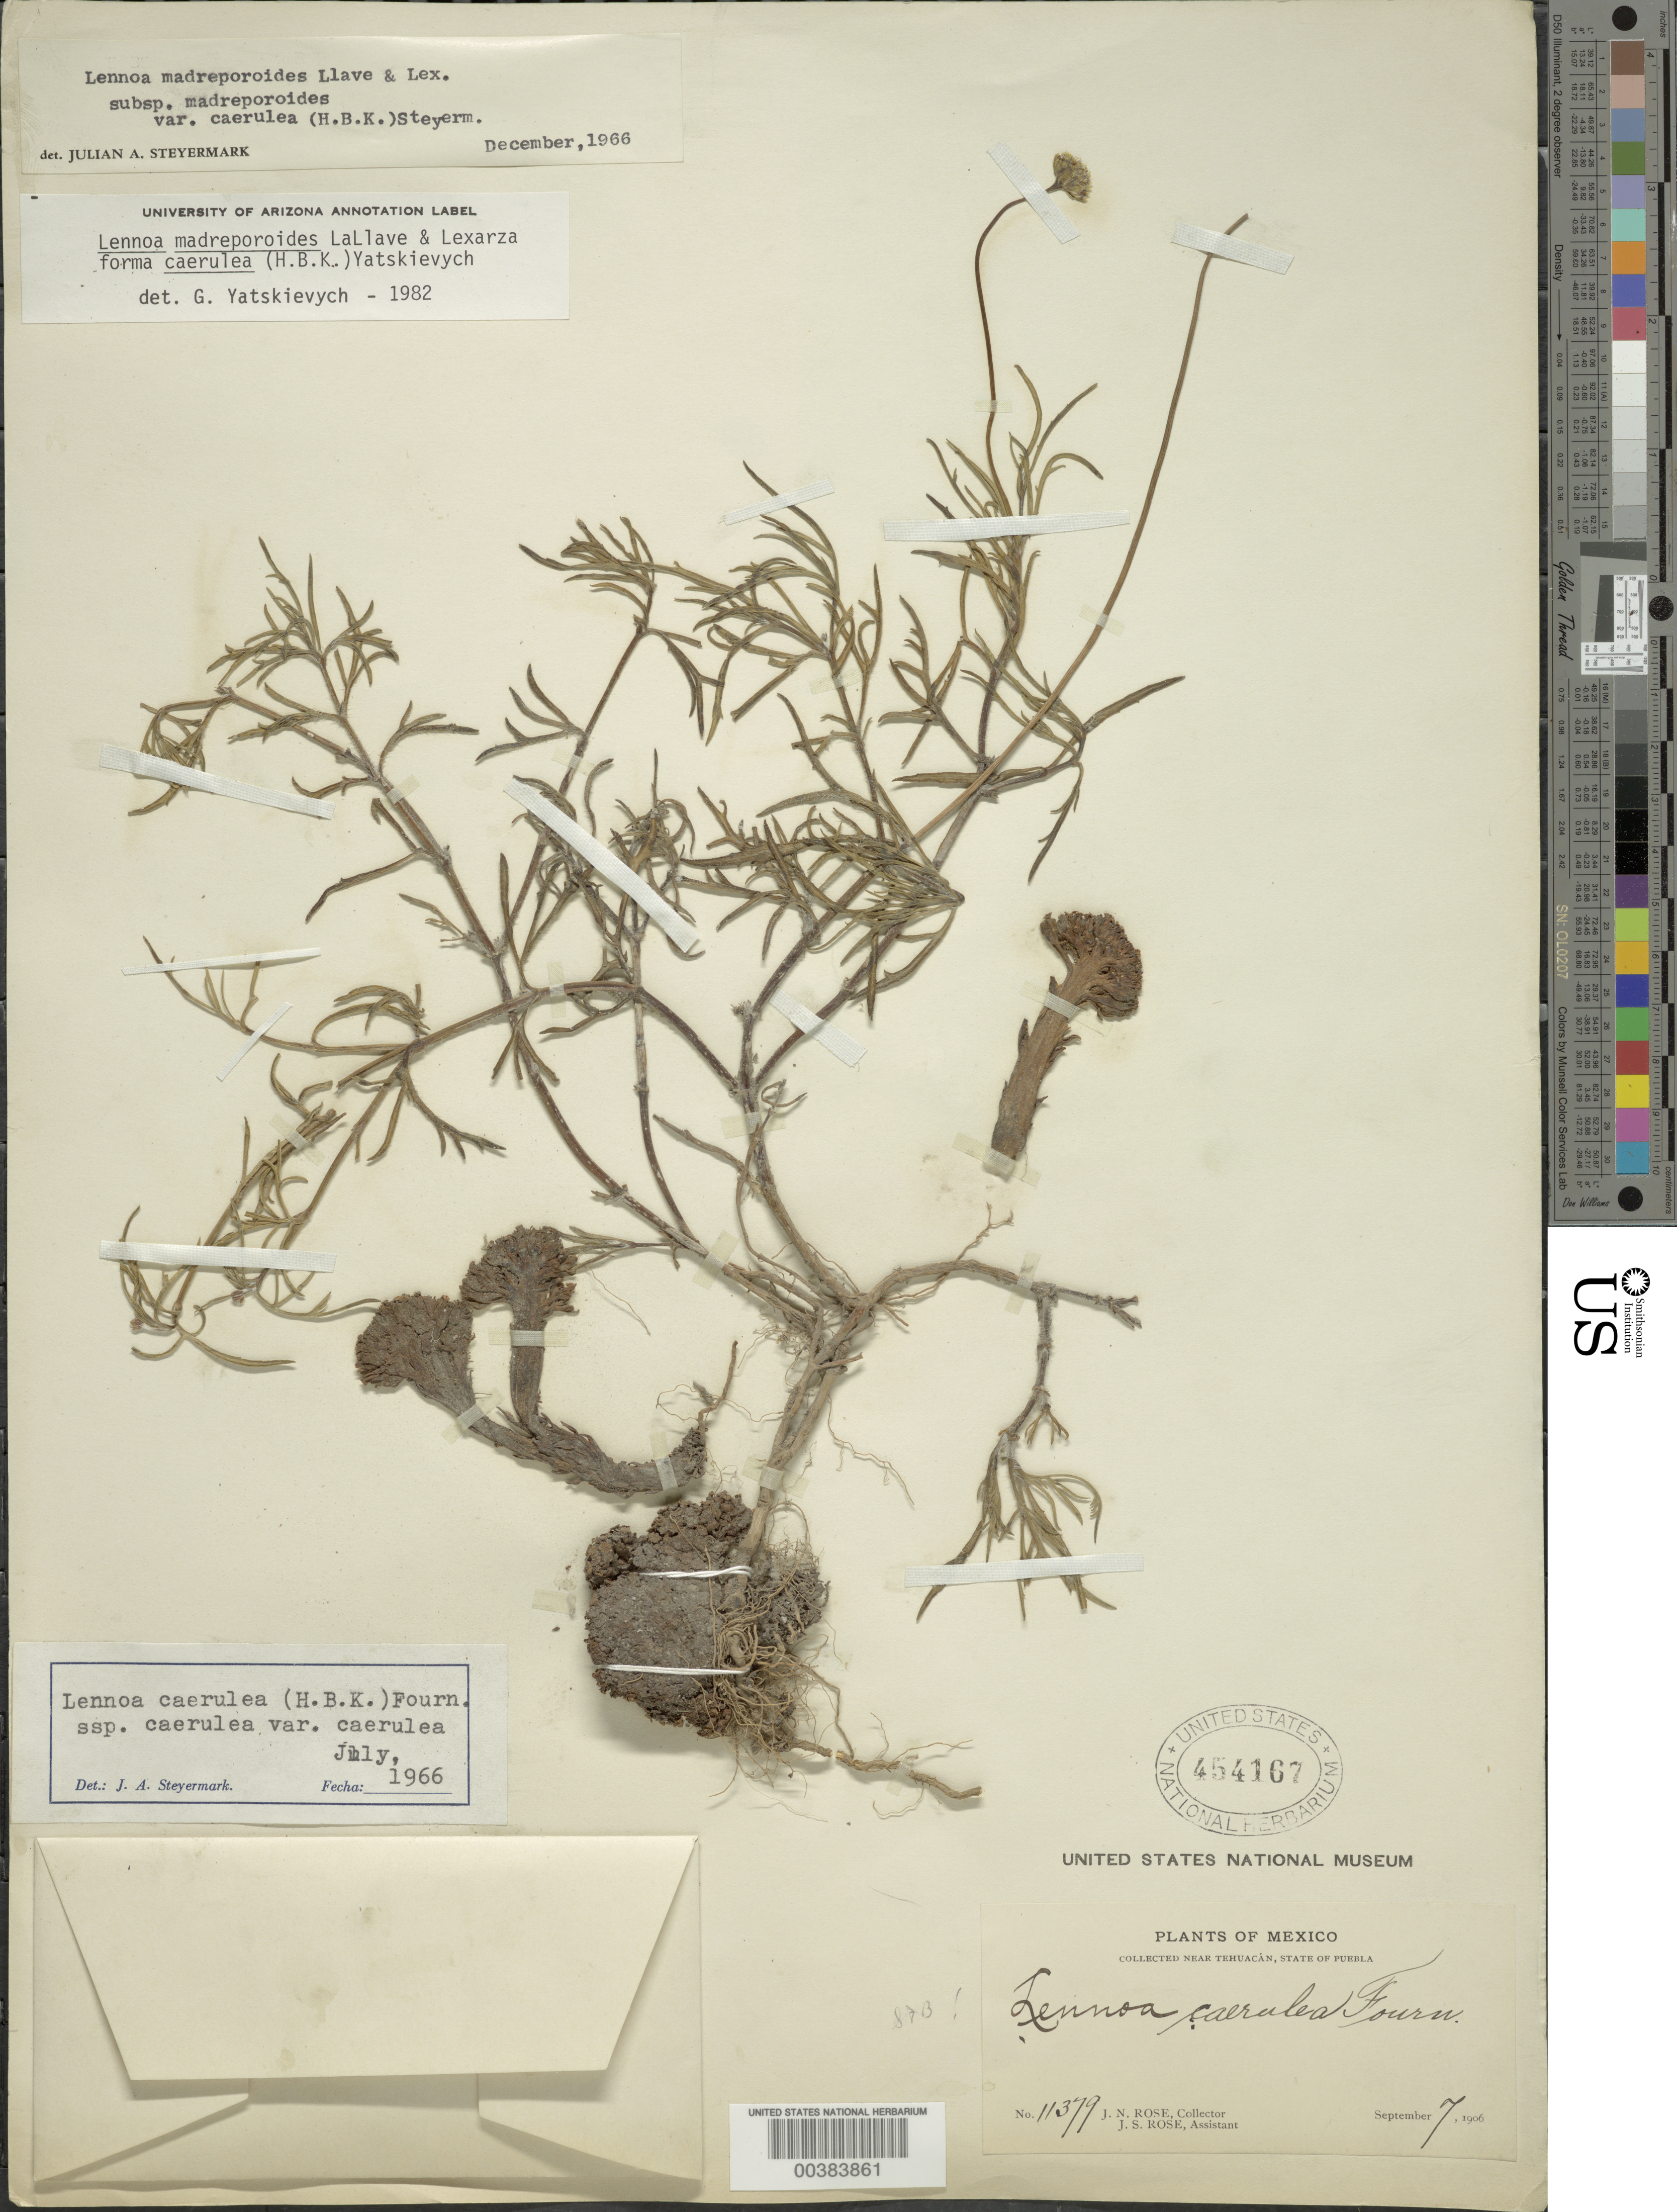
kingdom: Plantae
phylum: Tracheophyta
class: Magnoliopsida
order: Boraginales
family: Lennoaceae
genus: Lennoa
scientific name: Lennoa madreporoides f. madreporoides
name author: La Llave & Lex.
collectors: J. N. Rose & J. S. Rose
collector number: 11379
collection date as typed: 07 Sep 1906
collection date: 1906-09-07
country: Mexico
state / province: Puebla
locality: Near Tehuacan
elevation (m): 350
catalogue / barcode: US 454167